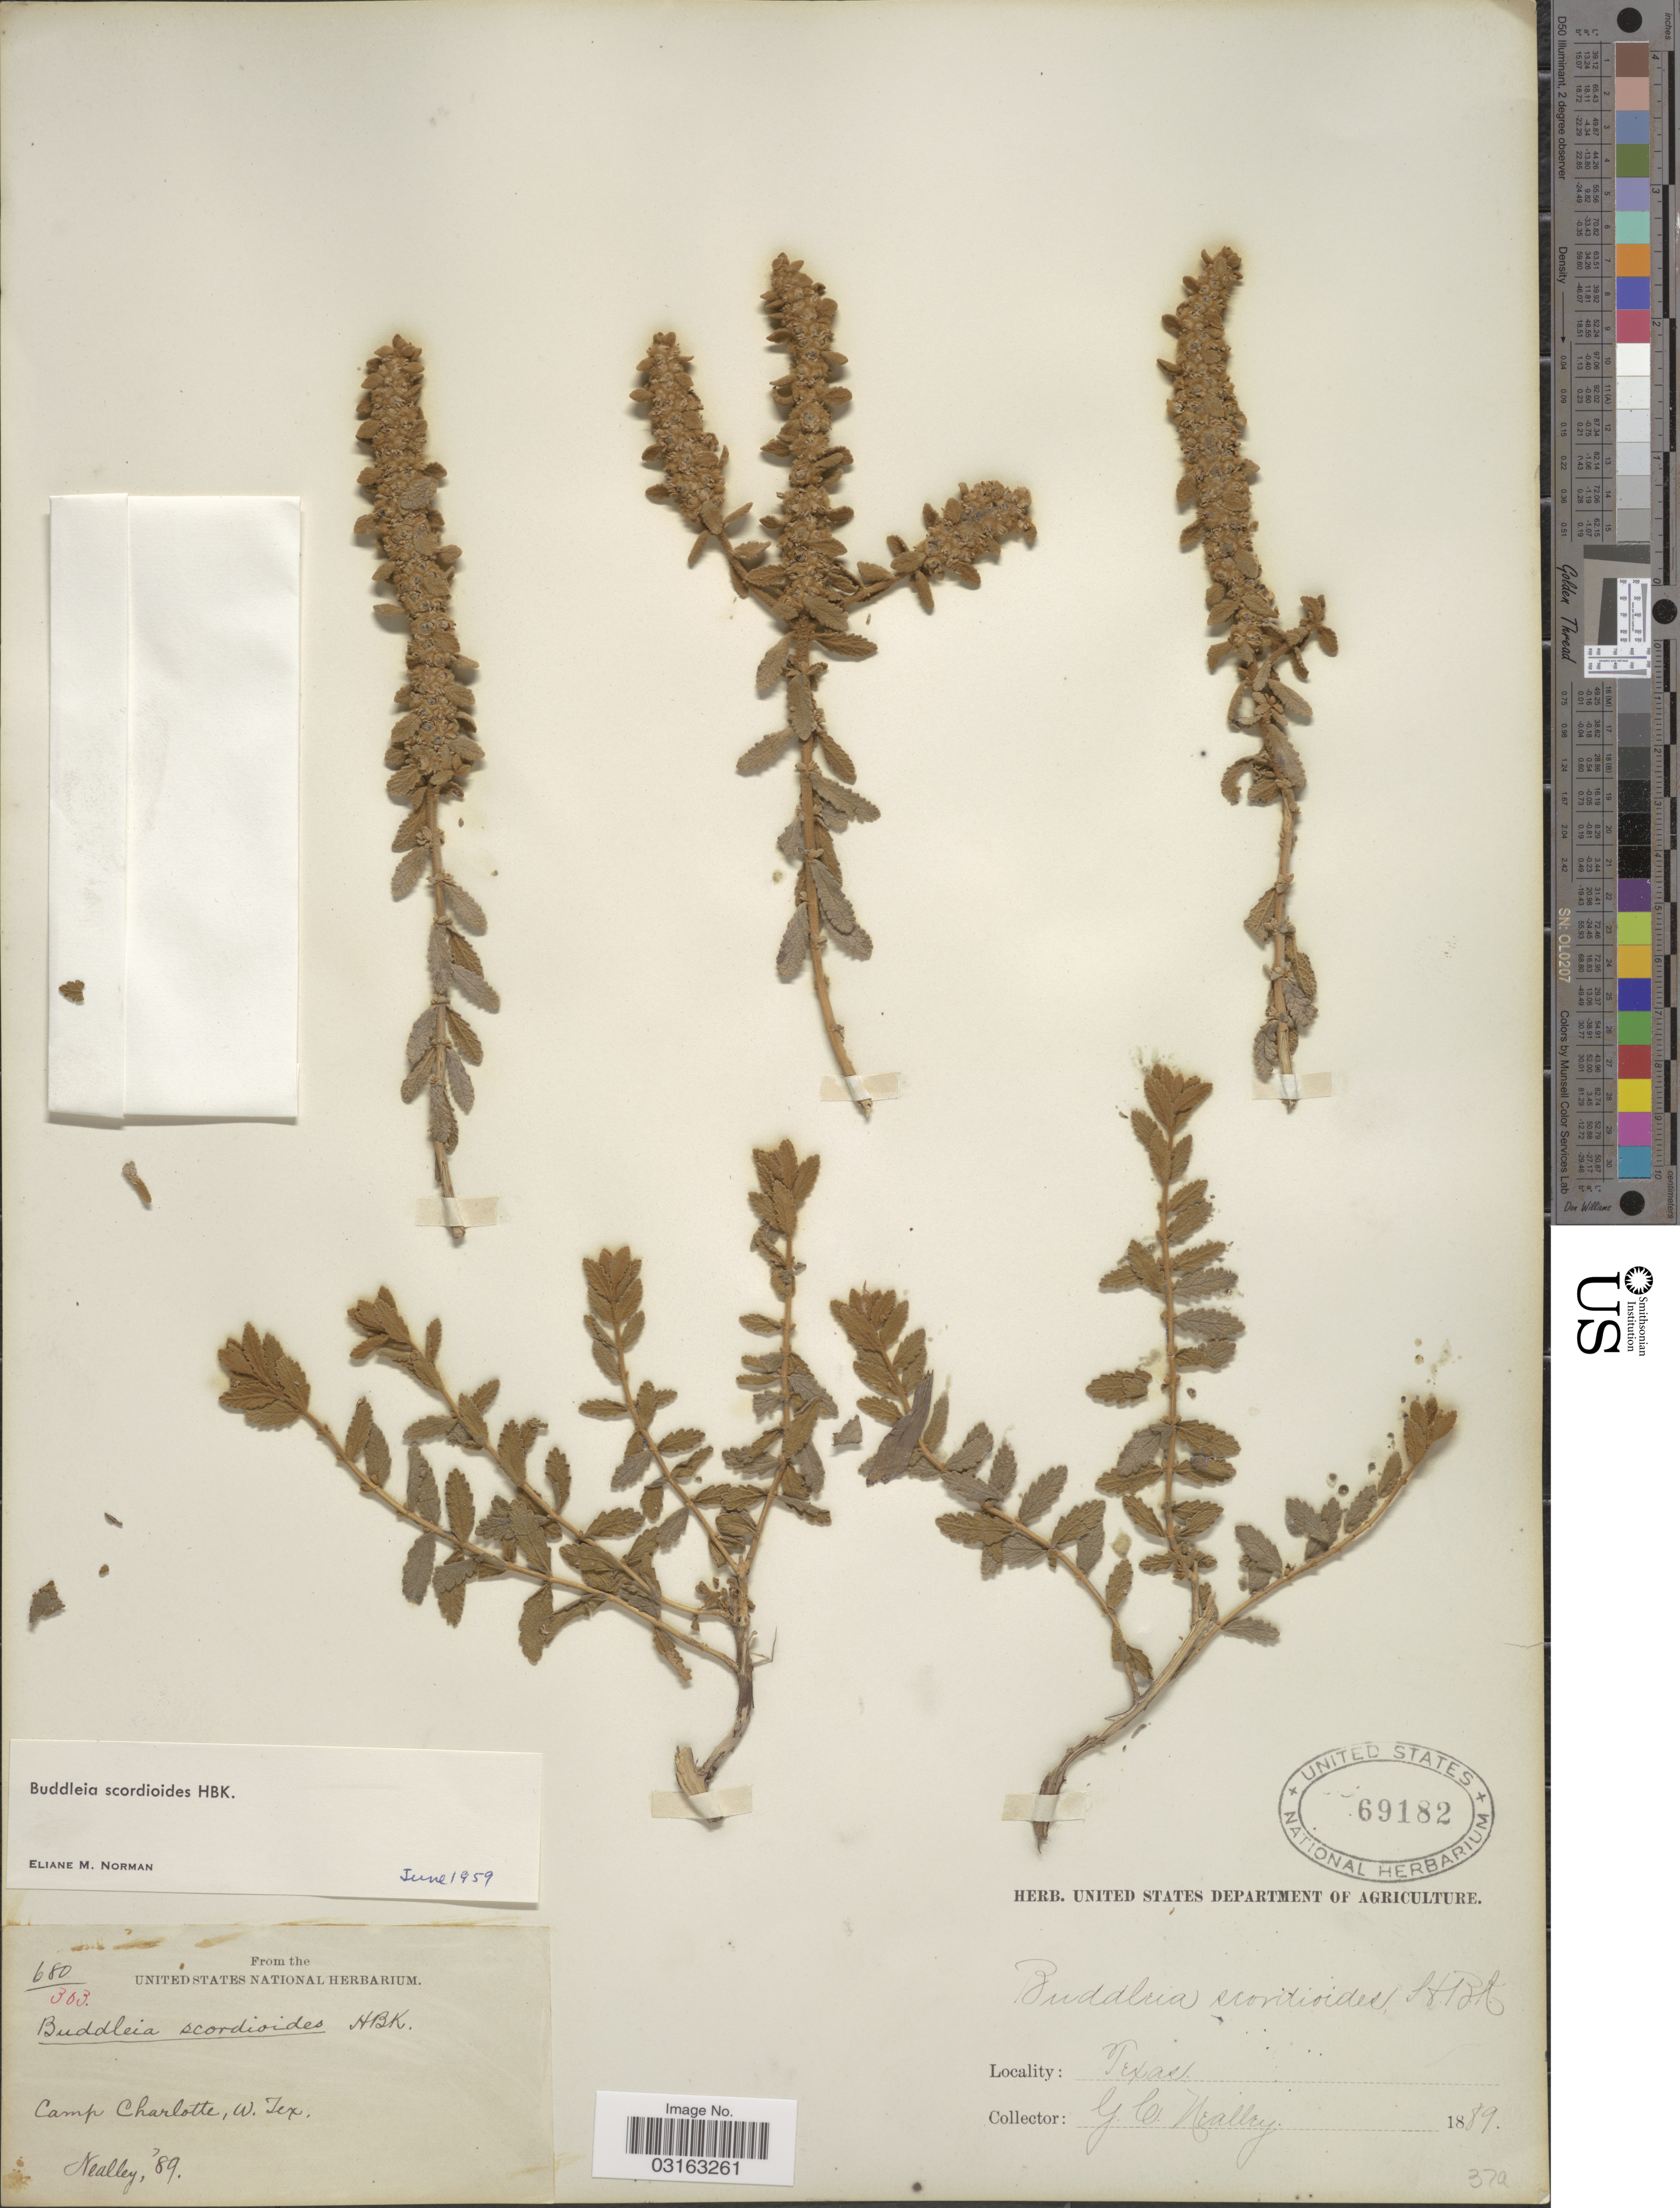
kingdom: Plantae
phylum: Tracheophyta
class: Magnoliopsida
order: Lamiales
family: Scrophulariaceae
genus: Buddleja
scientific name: Buddleja scordioides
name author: Kunth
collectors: G. C. Nealley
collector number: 680/303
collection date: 1889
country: United States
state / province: Texas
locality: Camp Charlotte, W. Tex.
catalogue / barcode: US 69182